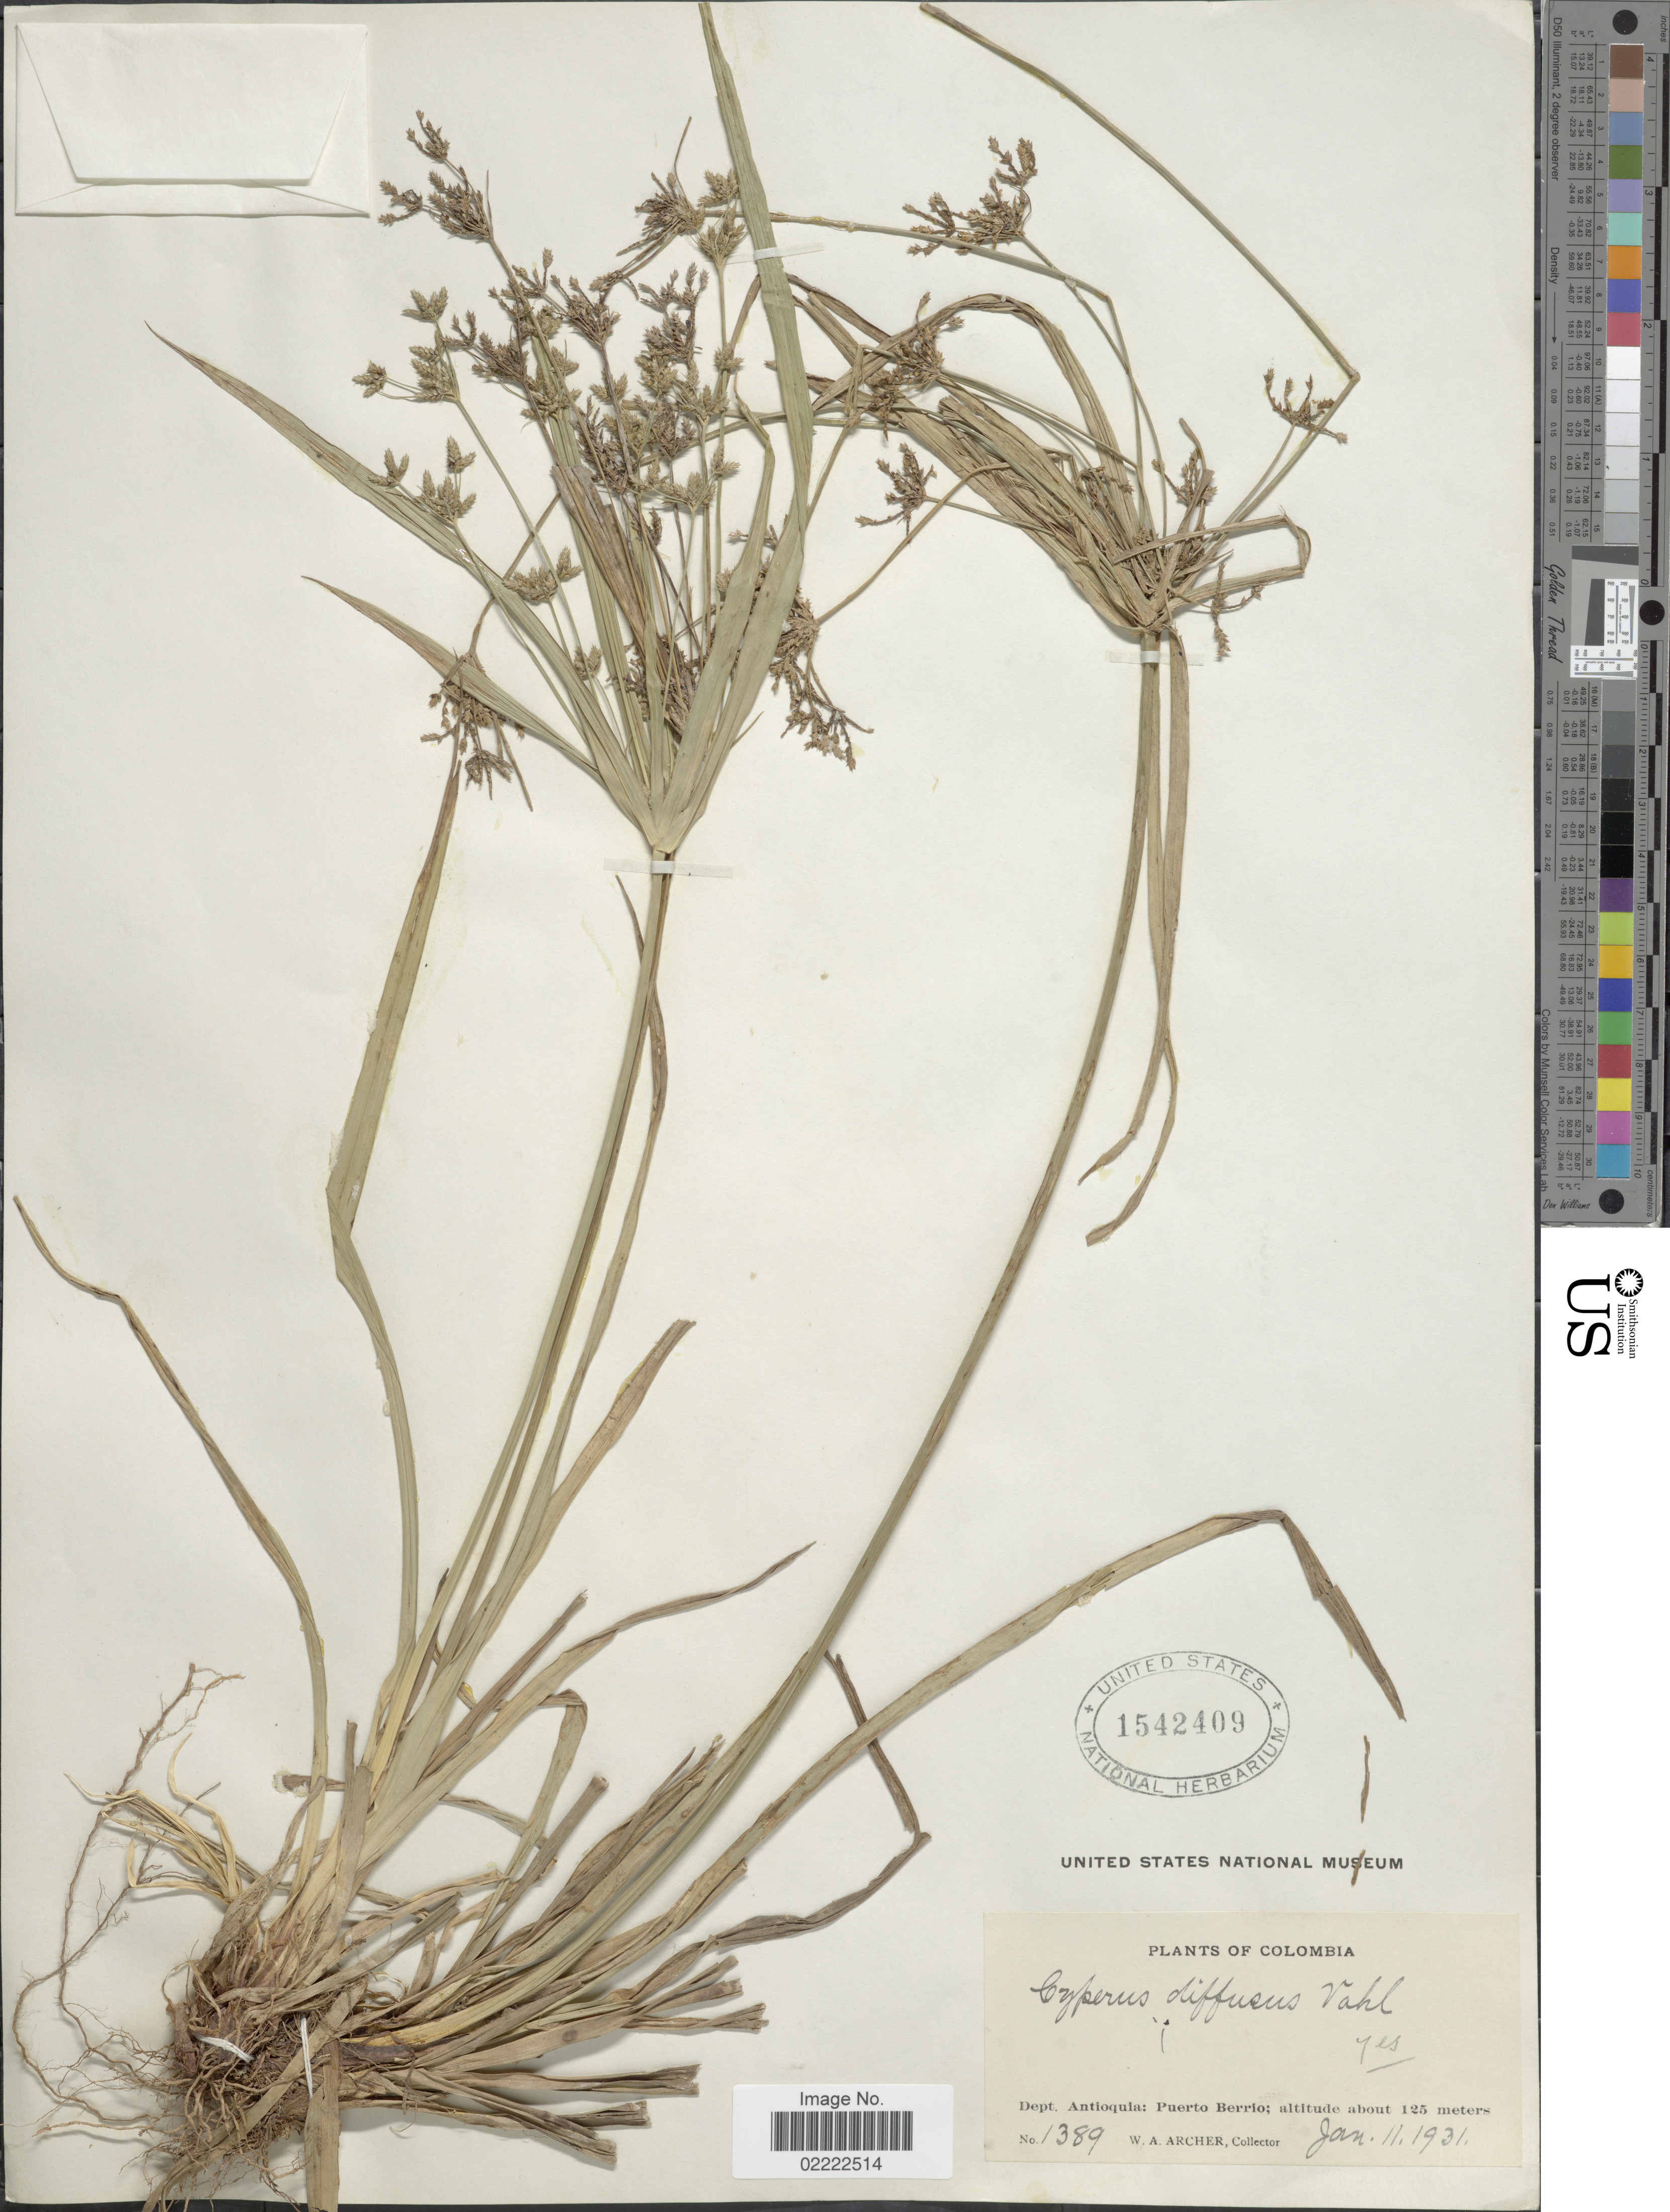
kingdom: Plantae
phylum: Tracheophyta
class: Liliopsida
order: Poales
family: Cyperaceae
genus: Cyperus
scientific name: Cyperus laxus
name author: Lam.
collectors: W. A. Archer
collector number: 1389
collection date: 1931-01-11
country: Colombia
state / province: Antioquia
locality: Puerto Berrio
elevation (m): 125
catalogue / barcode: US 1542409